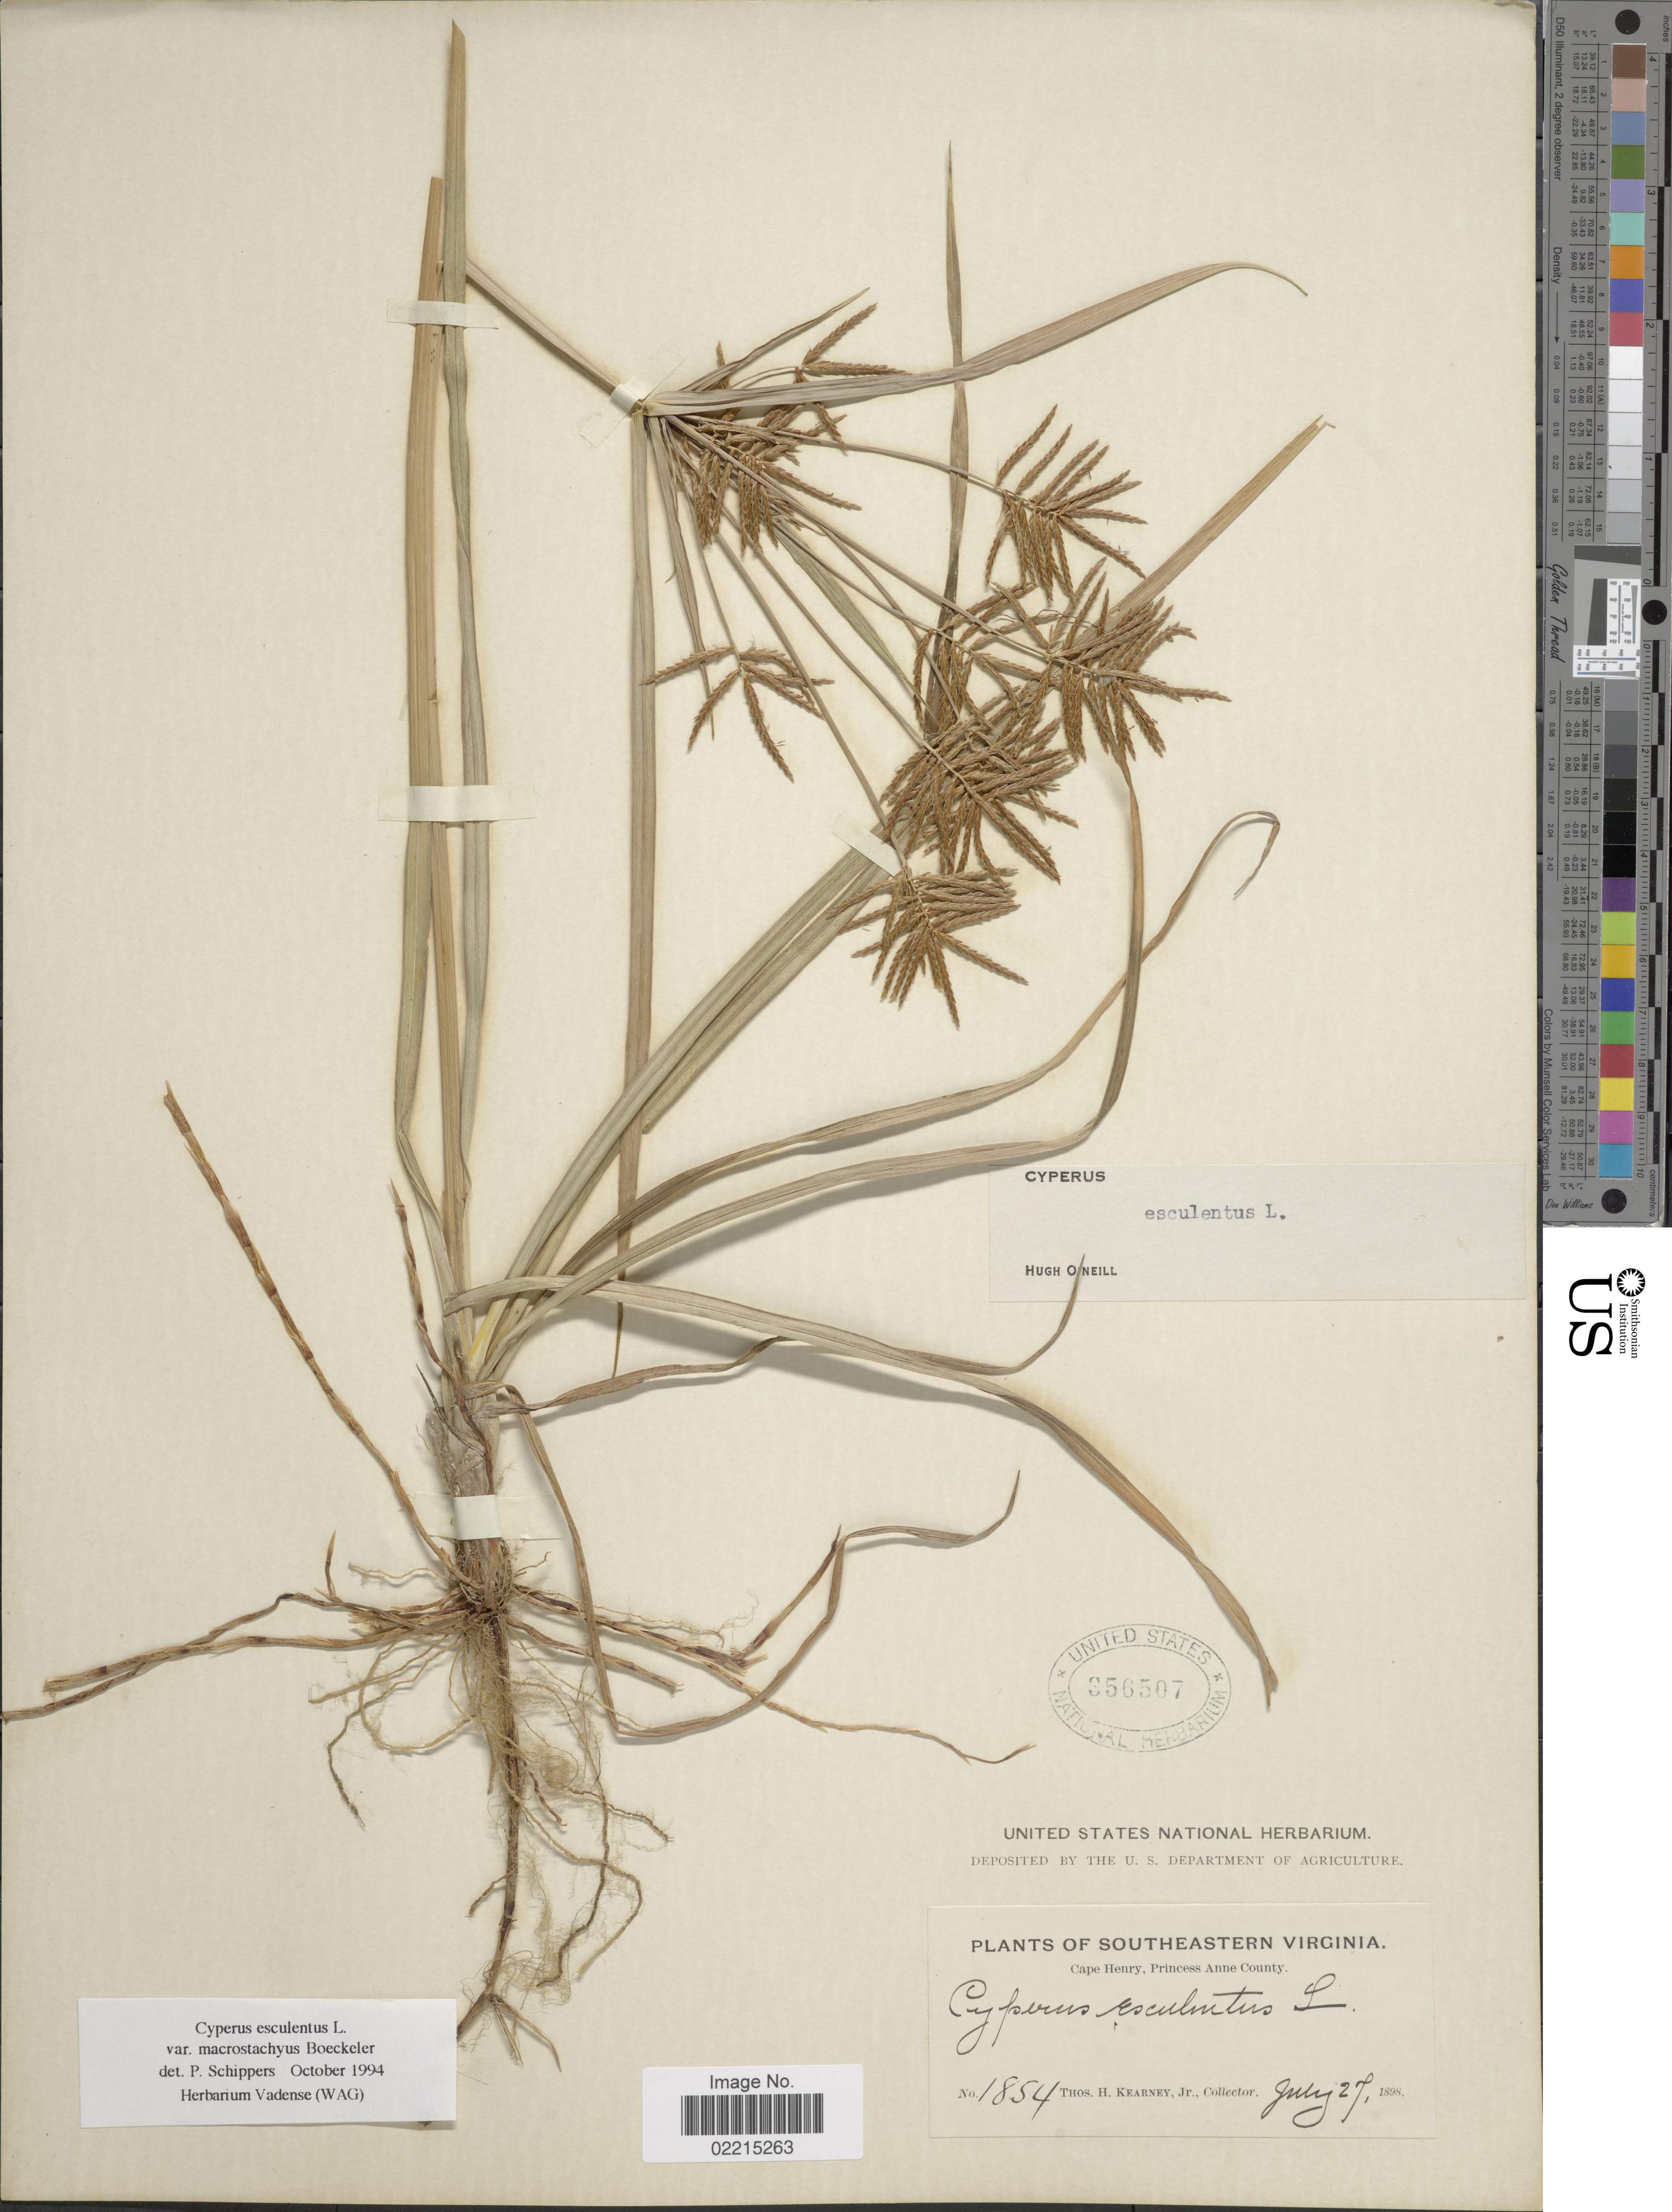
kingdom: Plantae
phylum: Tracheophyta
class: Liliopsida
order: Poales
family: Cyperaceae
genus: Cyperus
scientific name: Cyperus esculentus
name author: L.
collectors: T. H. Kearney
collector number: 1854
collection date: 1898-07-27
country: United States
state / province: Virginia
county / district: City of Virginia Beach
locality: Southeastern Virginia, Cape Henry, Princess Anne County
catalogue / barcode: US 356507